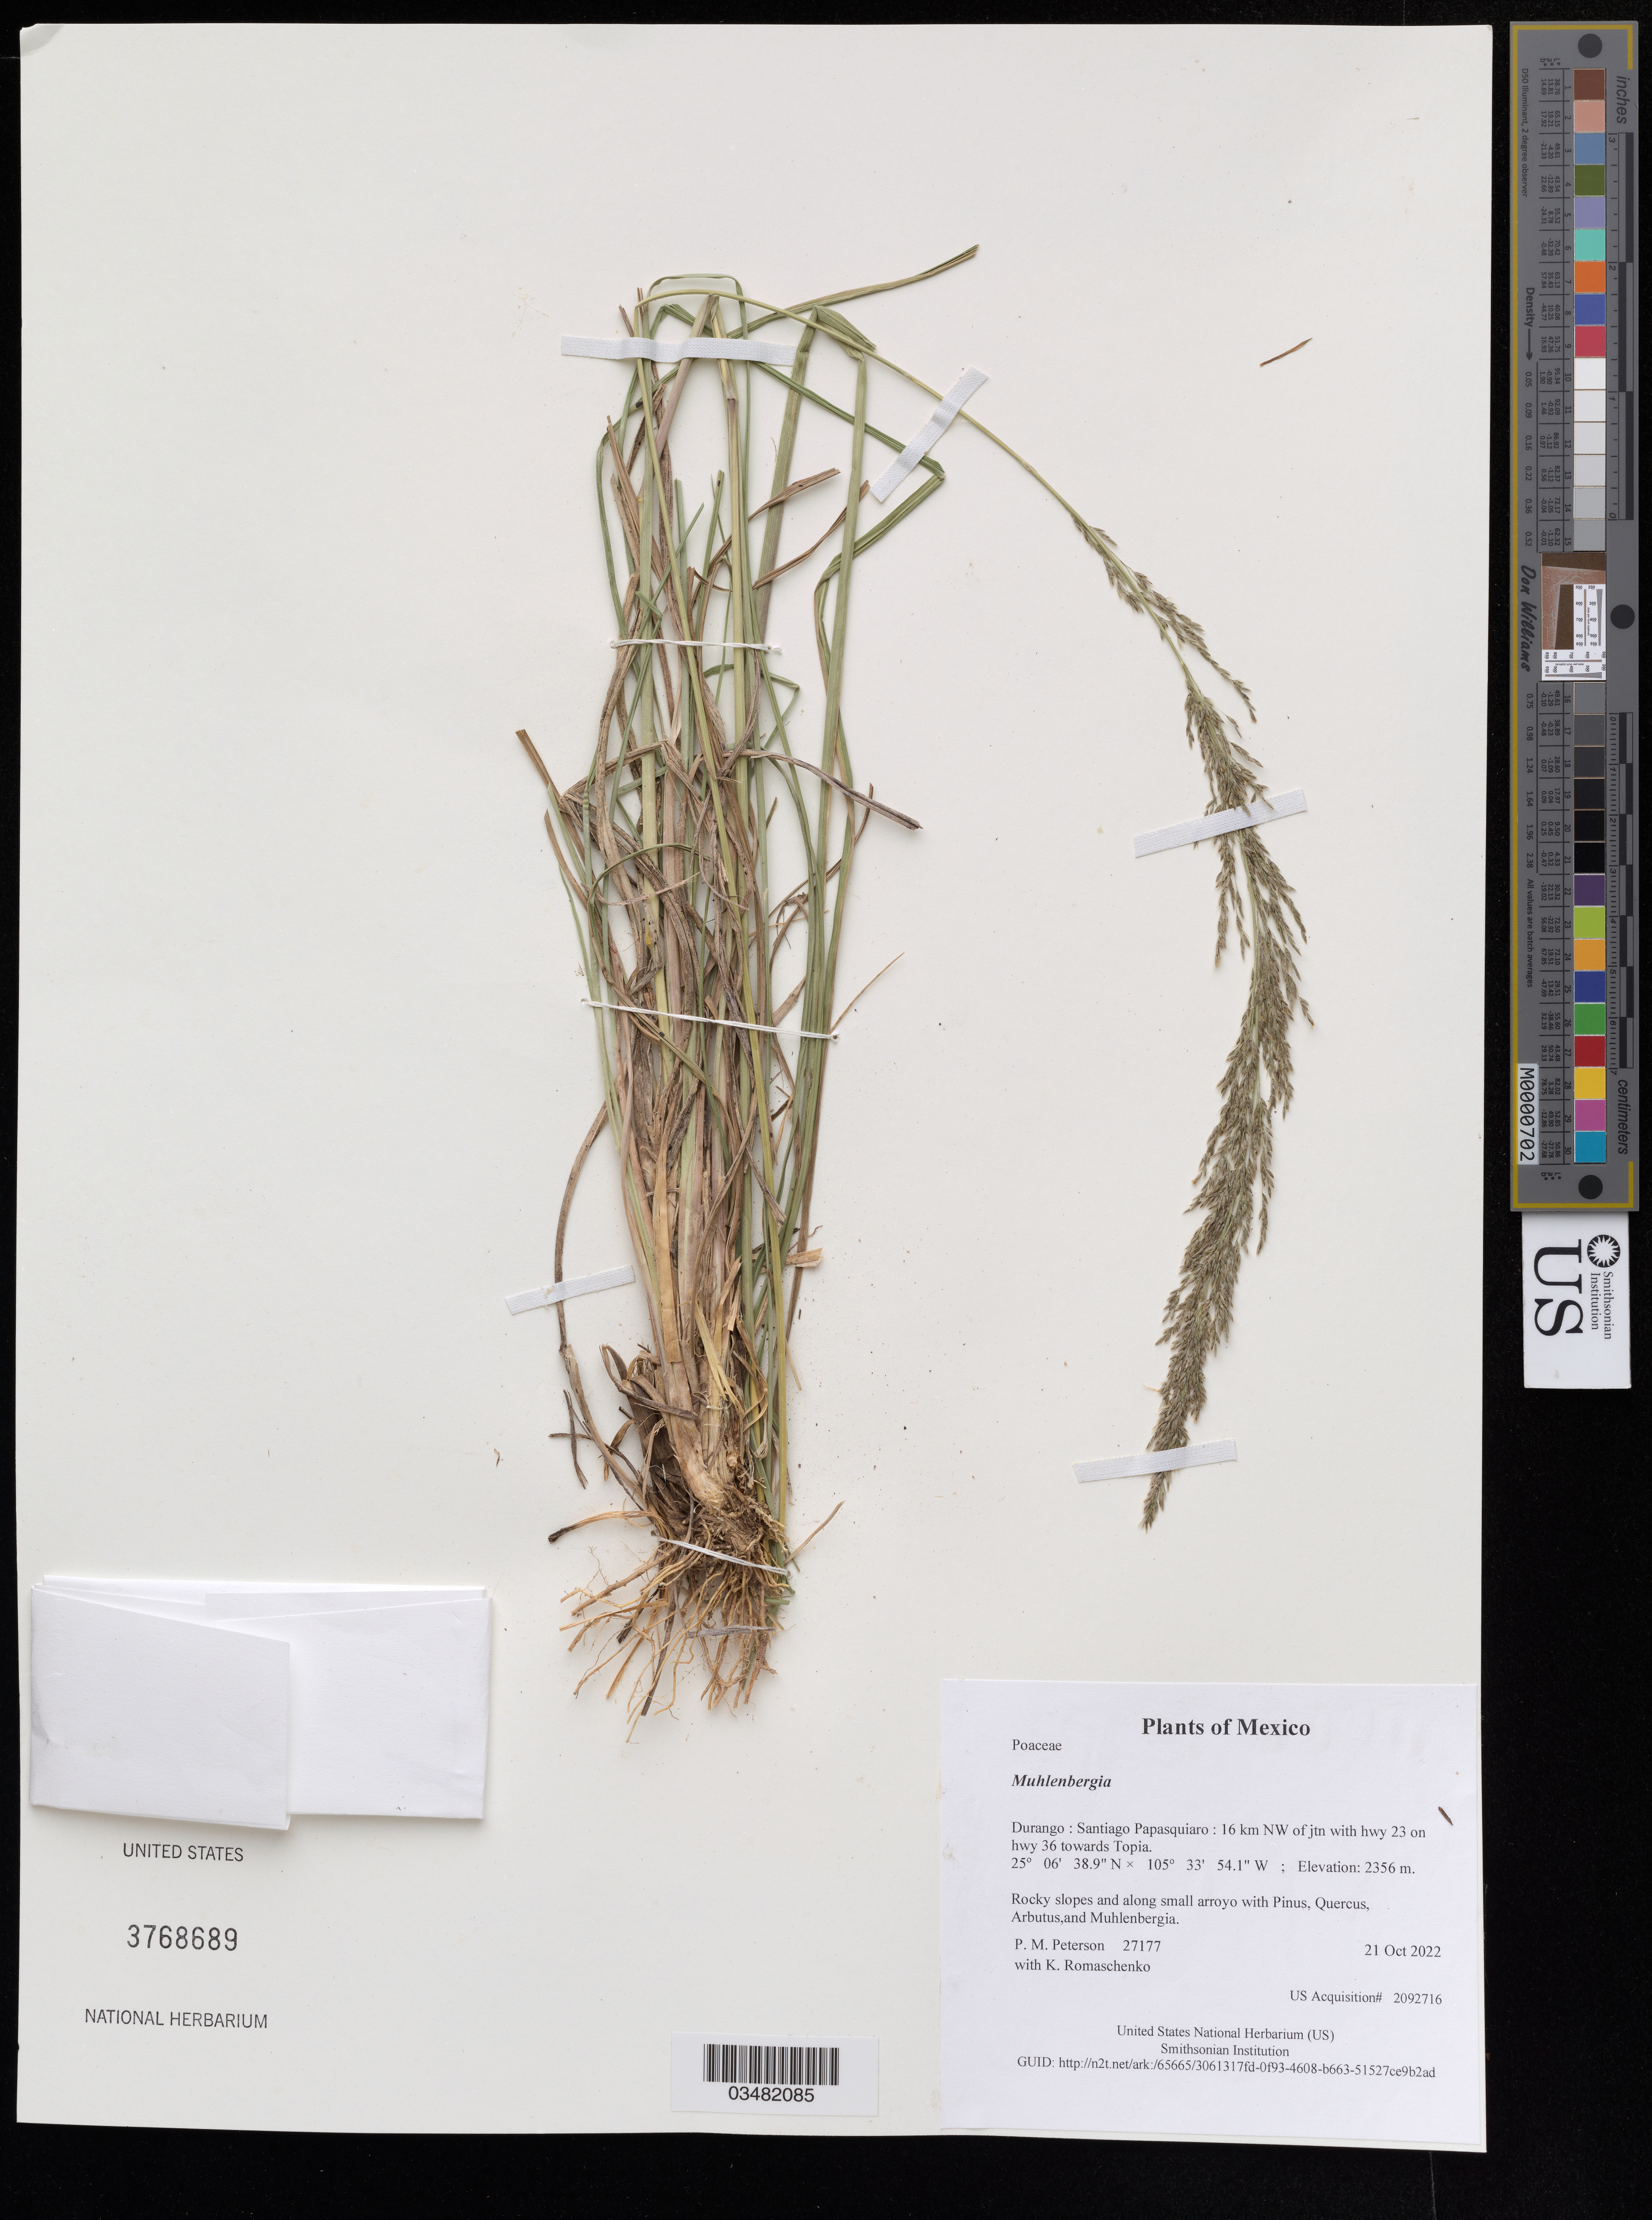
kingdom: Plantae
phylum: Tracheophyta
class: Liliopsida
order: Poales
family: Poaceae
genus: Muhlenbergia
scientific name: Muhlenbergia sp.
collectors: P. M. Peterson & K. Romaschenko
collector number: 27177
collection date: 2022-10-21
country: México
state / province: Durango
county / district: Santiago Papasquiaro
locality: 16 km NW of jtn with hwy 23 on hwy 36 towards Topia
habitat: Rocky slopes and along small arroyo with Pinus, Quercus, Arbutus,and Muhlenbergia.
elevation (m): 2356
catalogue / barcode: US 3768689